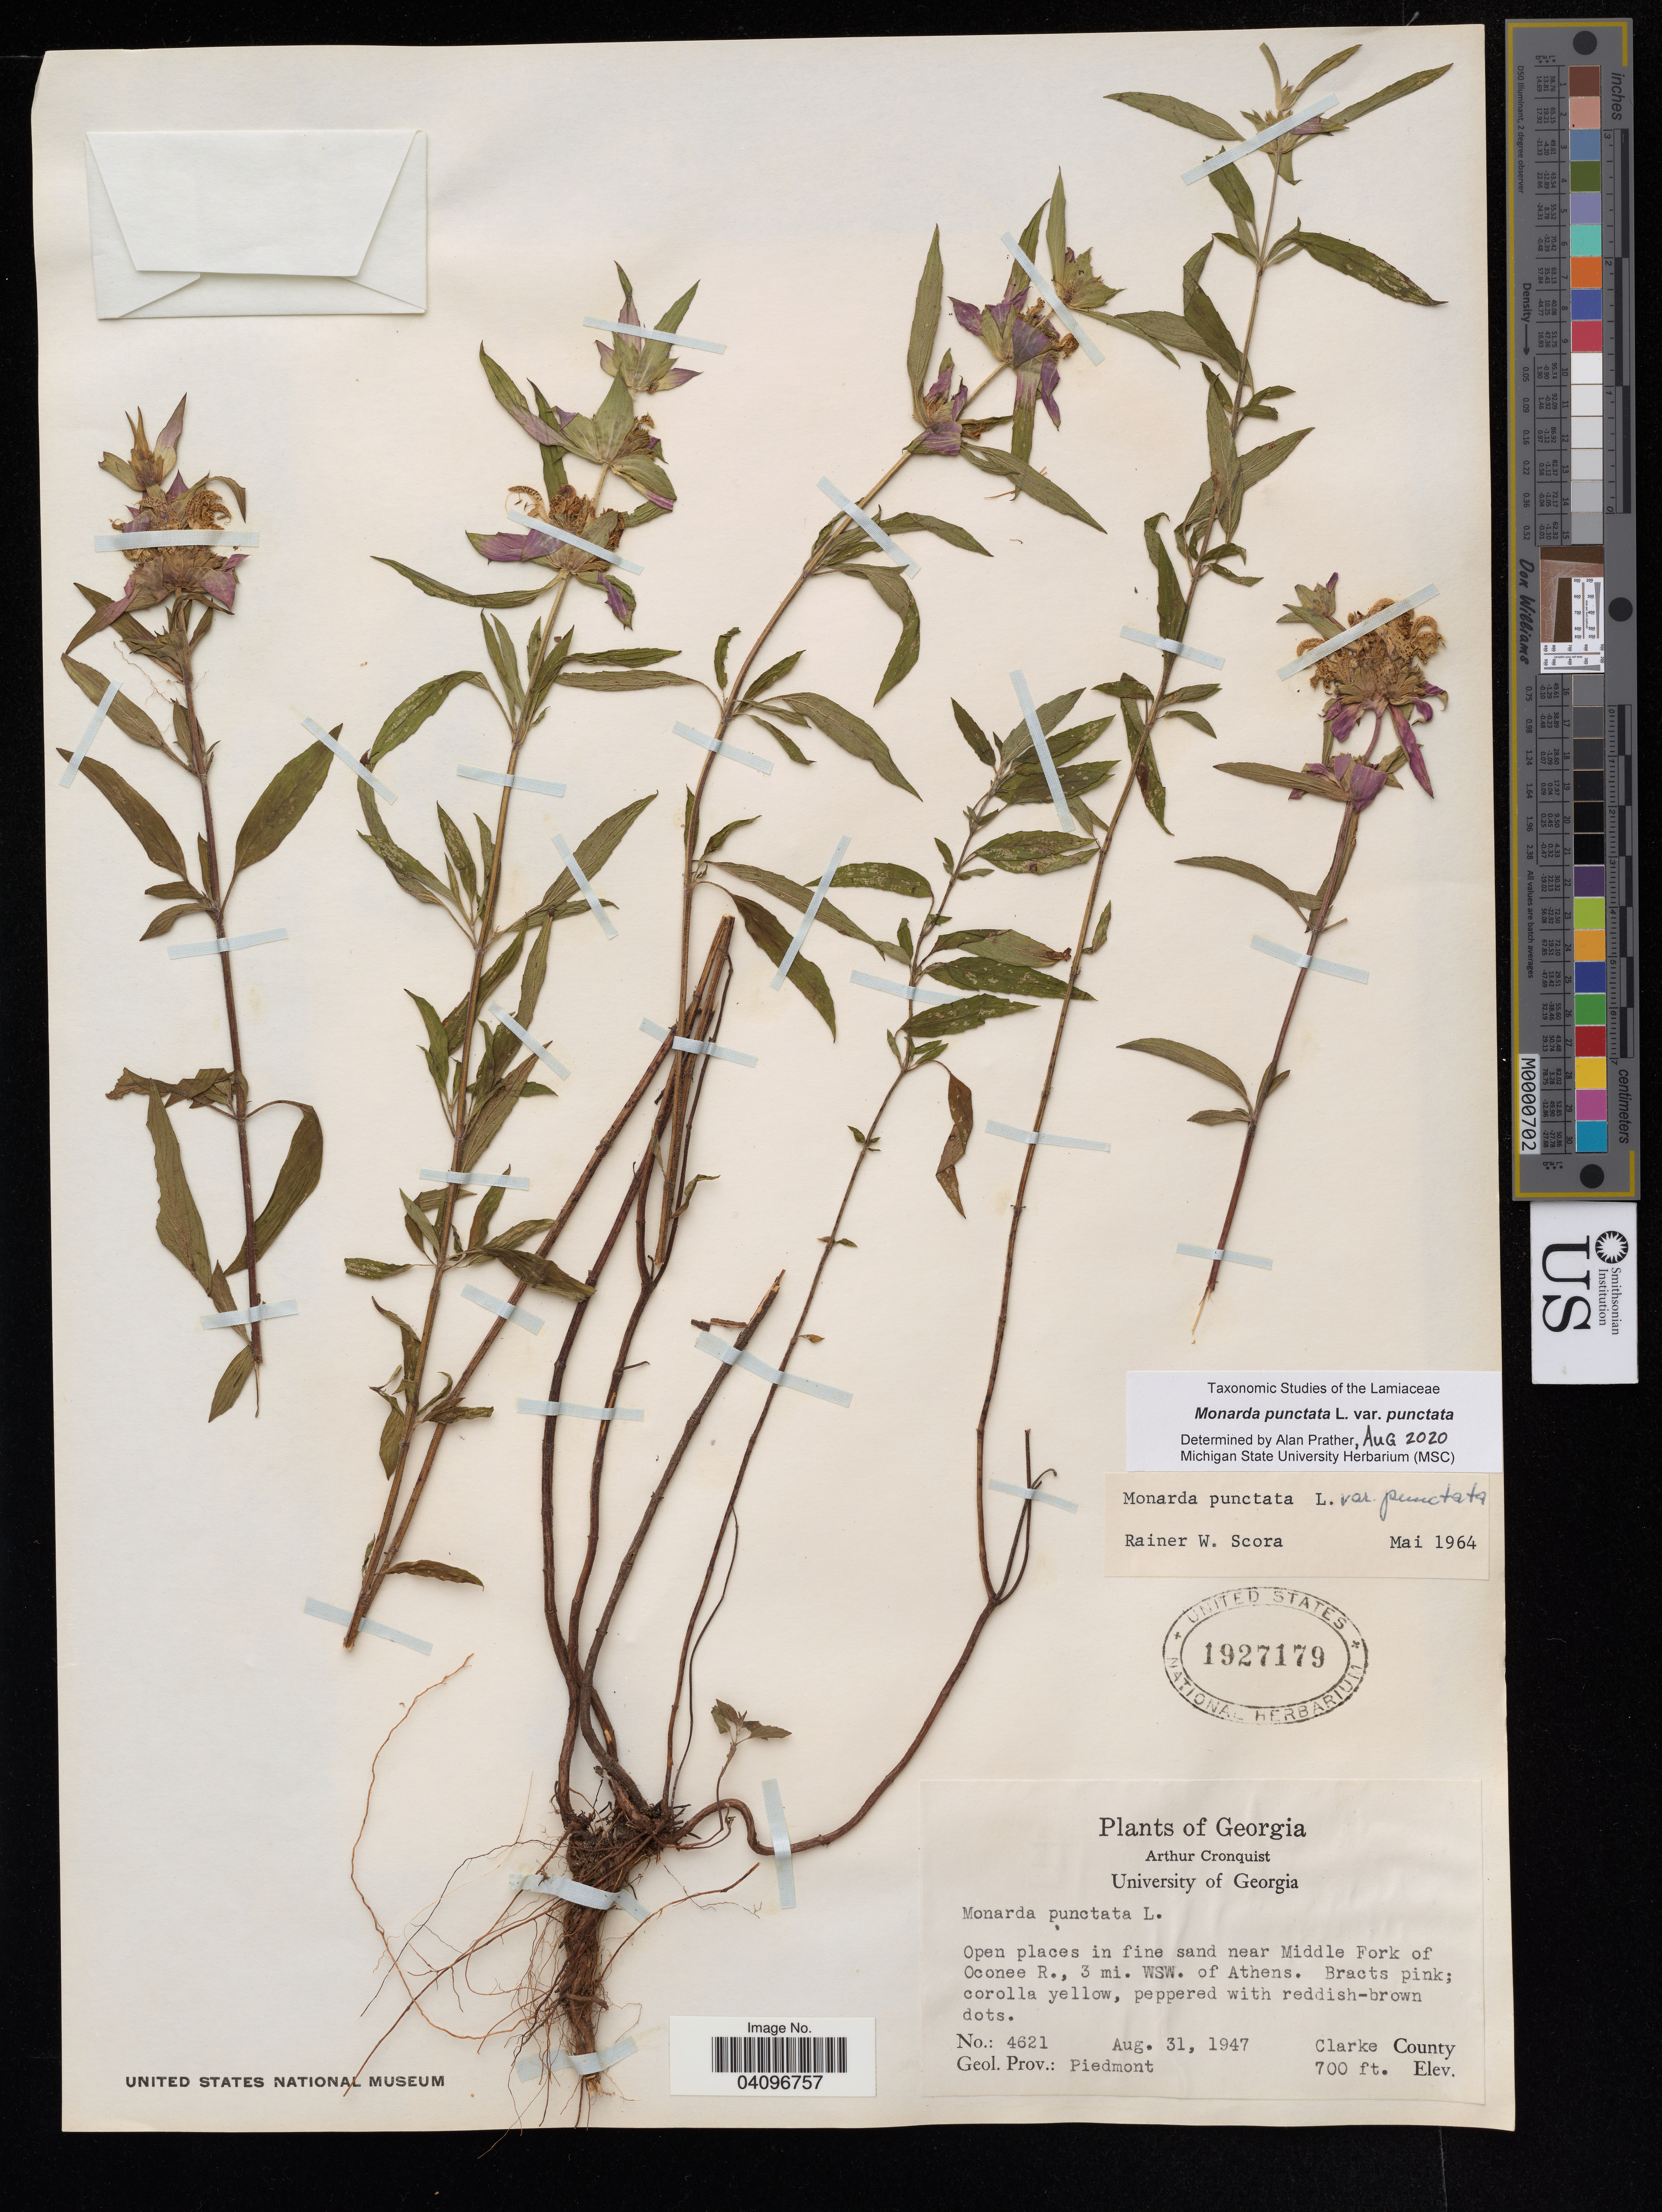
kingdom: Plantae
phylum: Tracheophyta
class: Magnoliopsida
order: Lamiales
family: Lamiaceae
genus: Monarda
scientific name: Monarda punctata var. punctata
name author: L.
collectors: A. J. Cronquist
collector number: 4621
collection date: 1947-08-31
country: United States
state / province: Georgia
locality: Open places in fine sand near Middle Fork of Oconee R., 3 mi. WSW. of Athens. Clarke County. Piedmont.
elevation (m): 213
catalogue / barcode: US 1927179